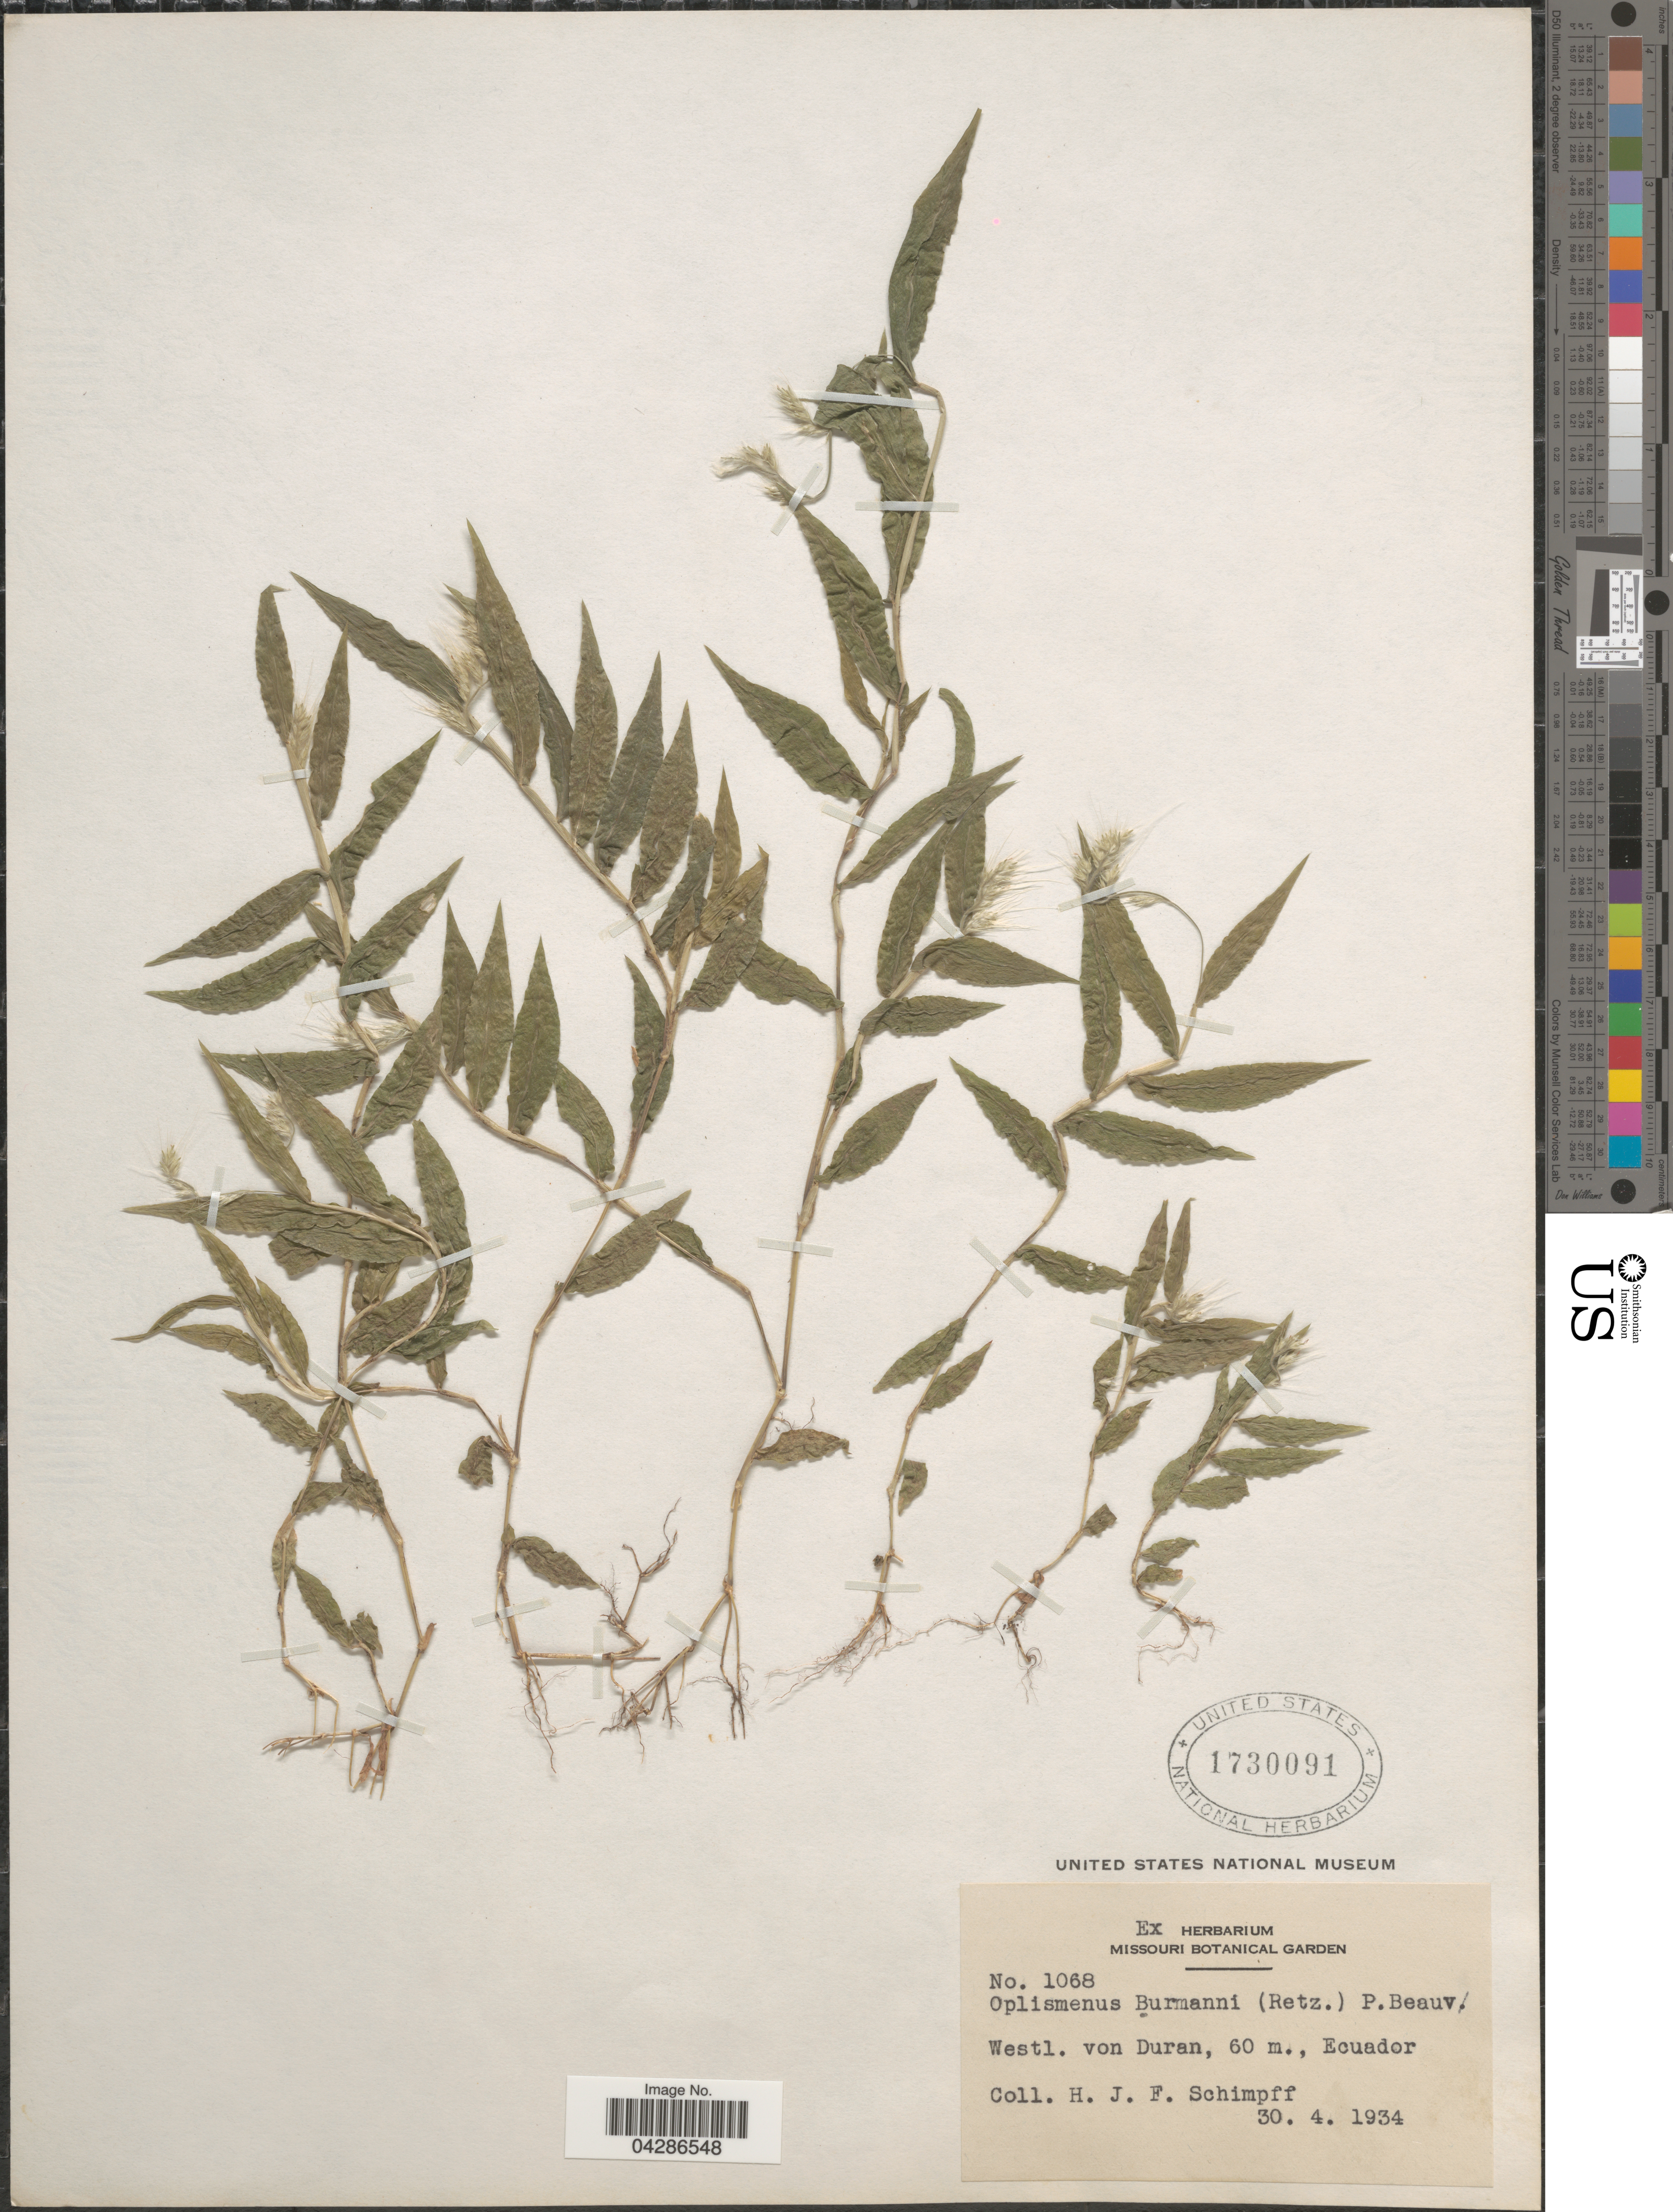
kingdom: Plantae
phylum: Tracheophyta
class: Liliopsida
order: Poales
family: Poaceae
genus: Oplismenus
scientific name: Oplismenus burmannii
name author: (Retz.) P. Beauv.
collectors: H. Schimpff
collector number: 1068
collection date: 1934-04-30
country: Ecuador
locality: Westl. von Duran.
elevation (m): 60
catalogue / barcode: US 1730091